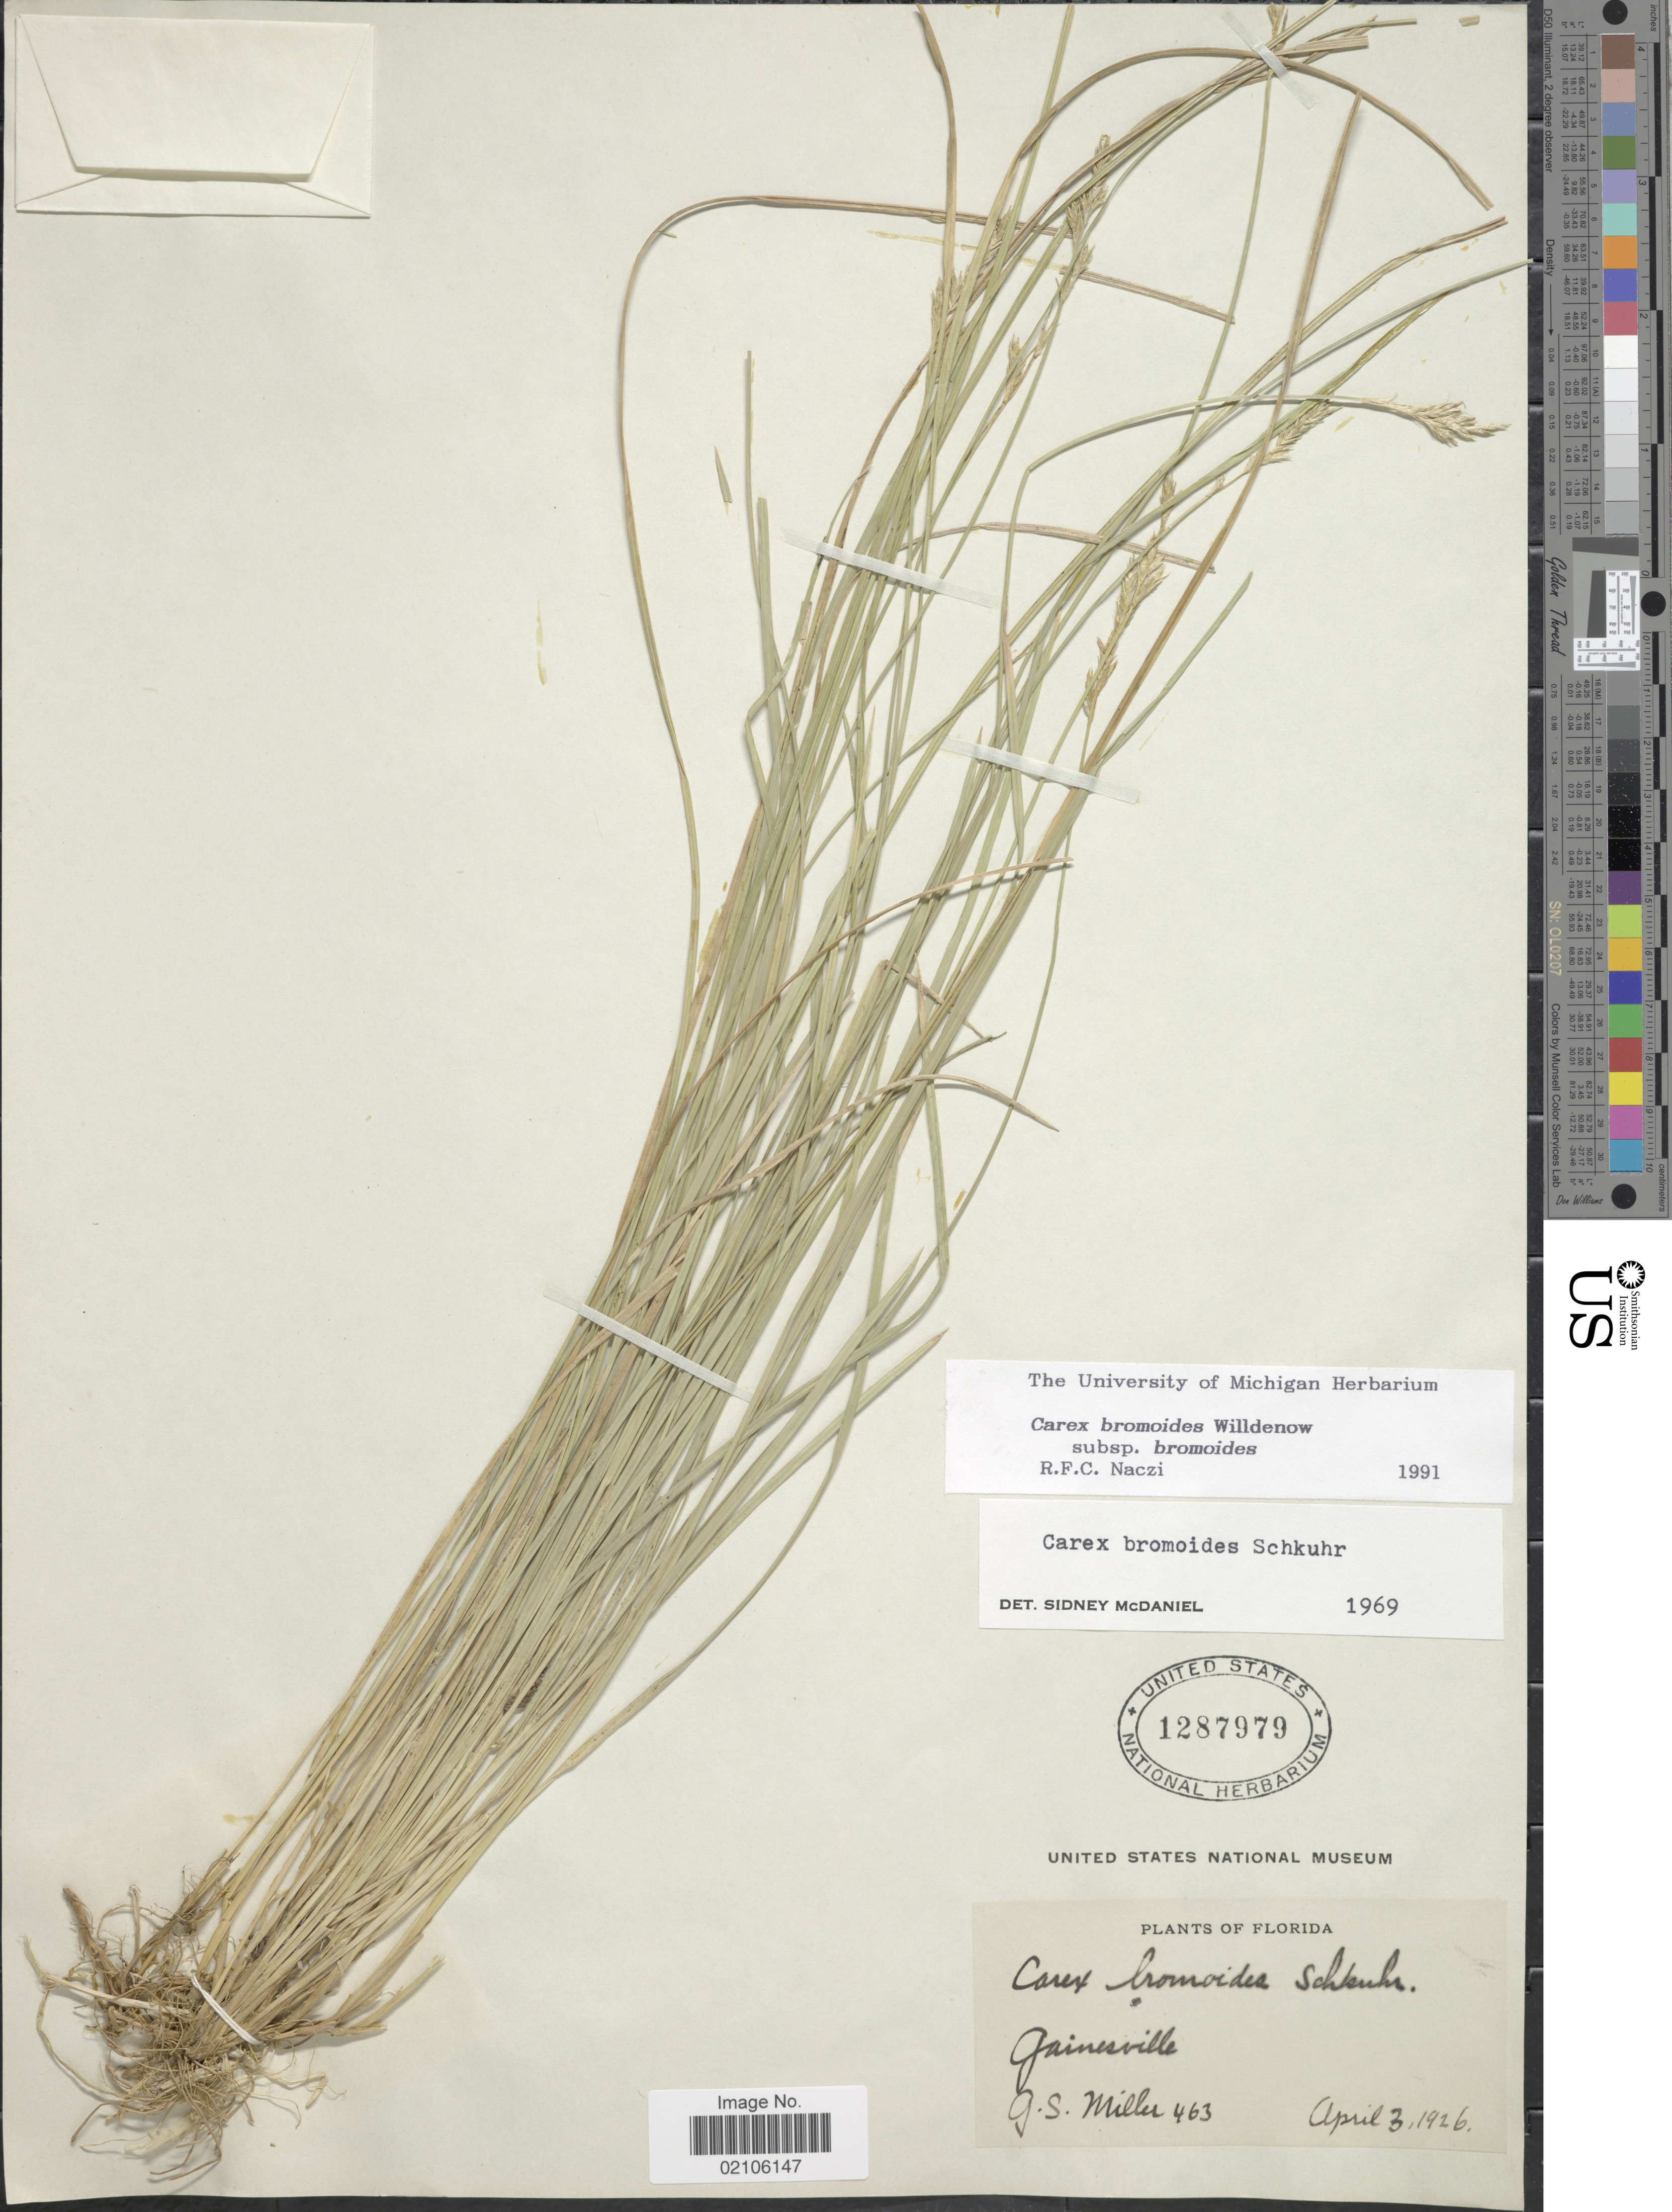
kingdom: Plantae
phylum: Tracheophyta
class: Liliopsida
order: Poales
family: Cyperaceae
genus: Carex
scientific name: Carex bromoides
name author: Willd.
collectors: G. S. Miller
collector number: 463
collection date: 1926-04-03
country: United States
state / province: Florida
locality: Gainesville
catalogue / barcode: US 1287979